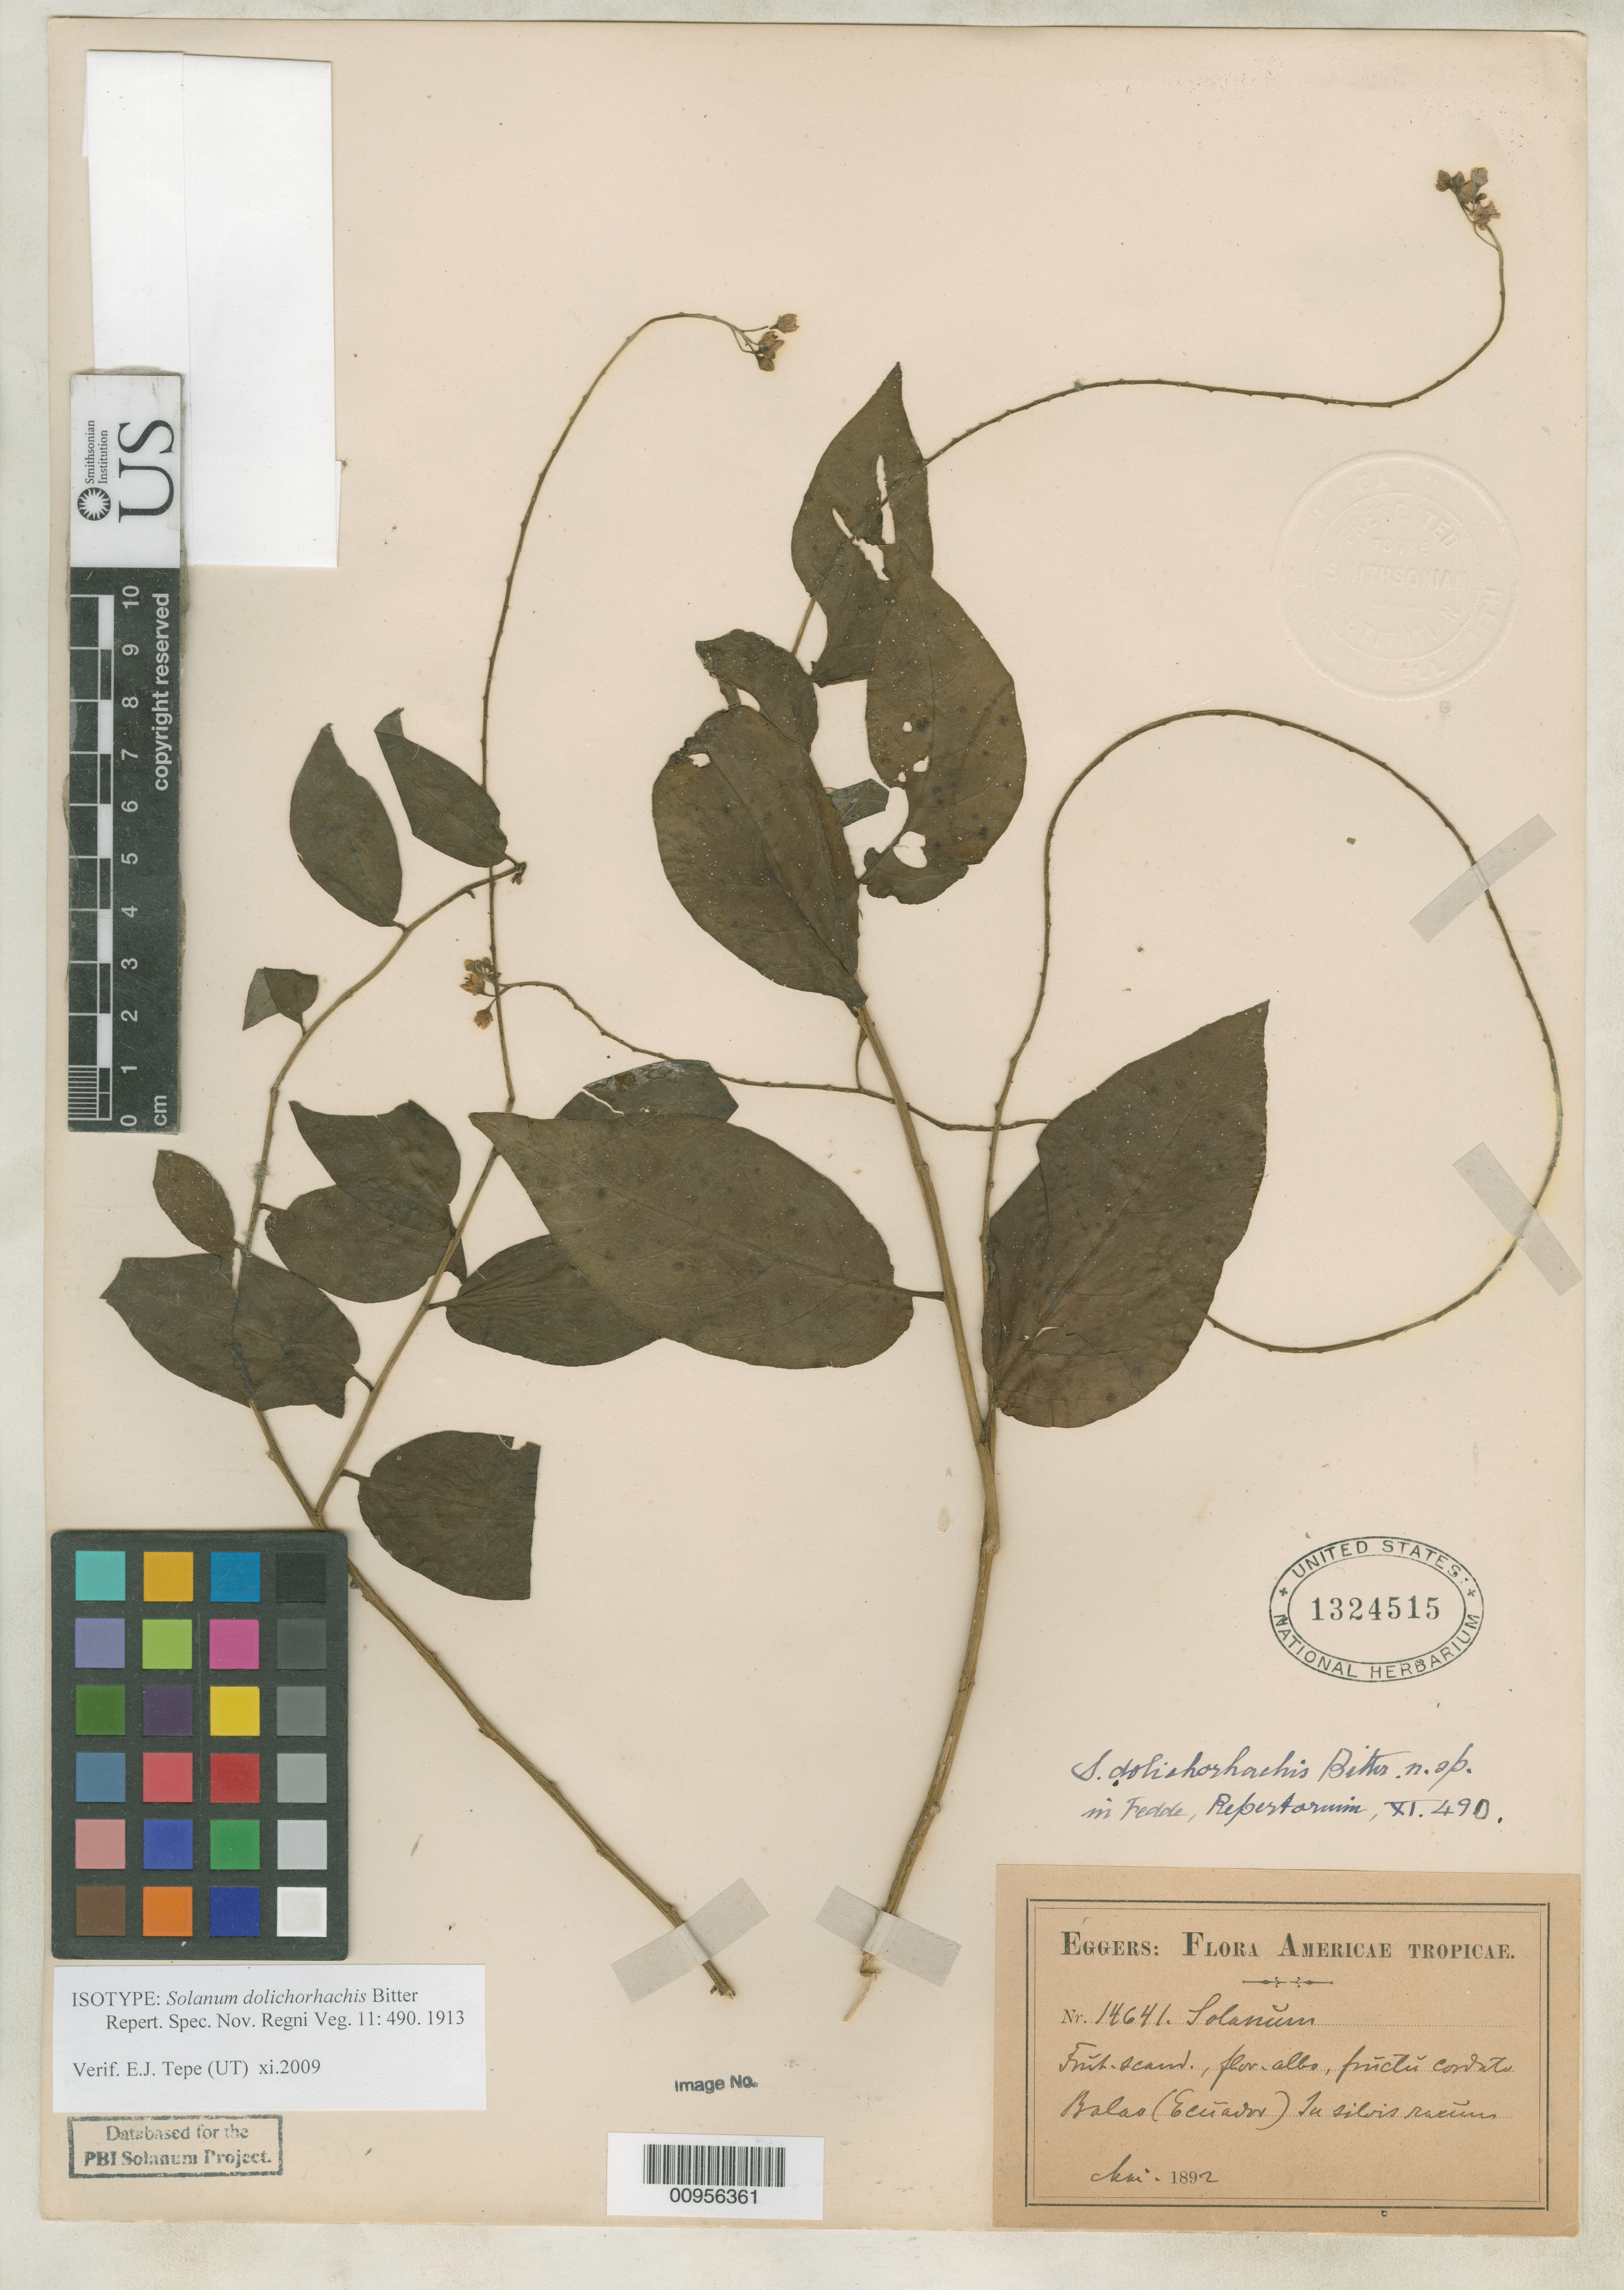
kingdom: Plantae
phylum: Tracheophyta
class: Magnoliopsida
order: Solanales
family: Solanaceae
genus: Solanum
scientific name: Solanum dolichorhachis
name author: Bitter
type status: Isotype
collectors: H. F. A. von Eggers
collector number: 14641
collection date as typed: May 1892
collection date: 1892-05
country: Ecuador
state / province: Guayas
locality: Balao.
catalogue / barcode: US 1324515